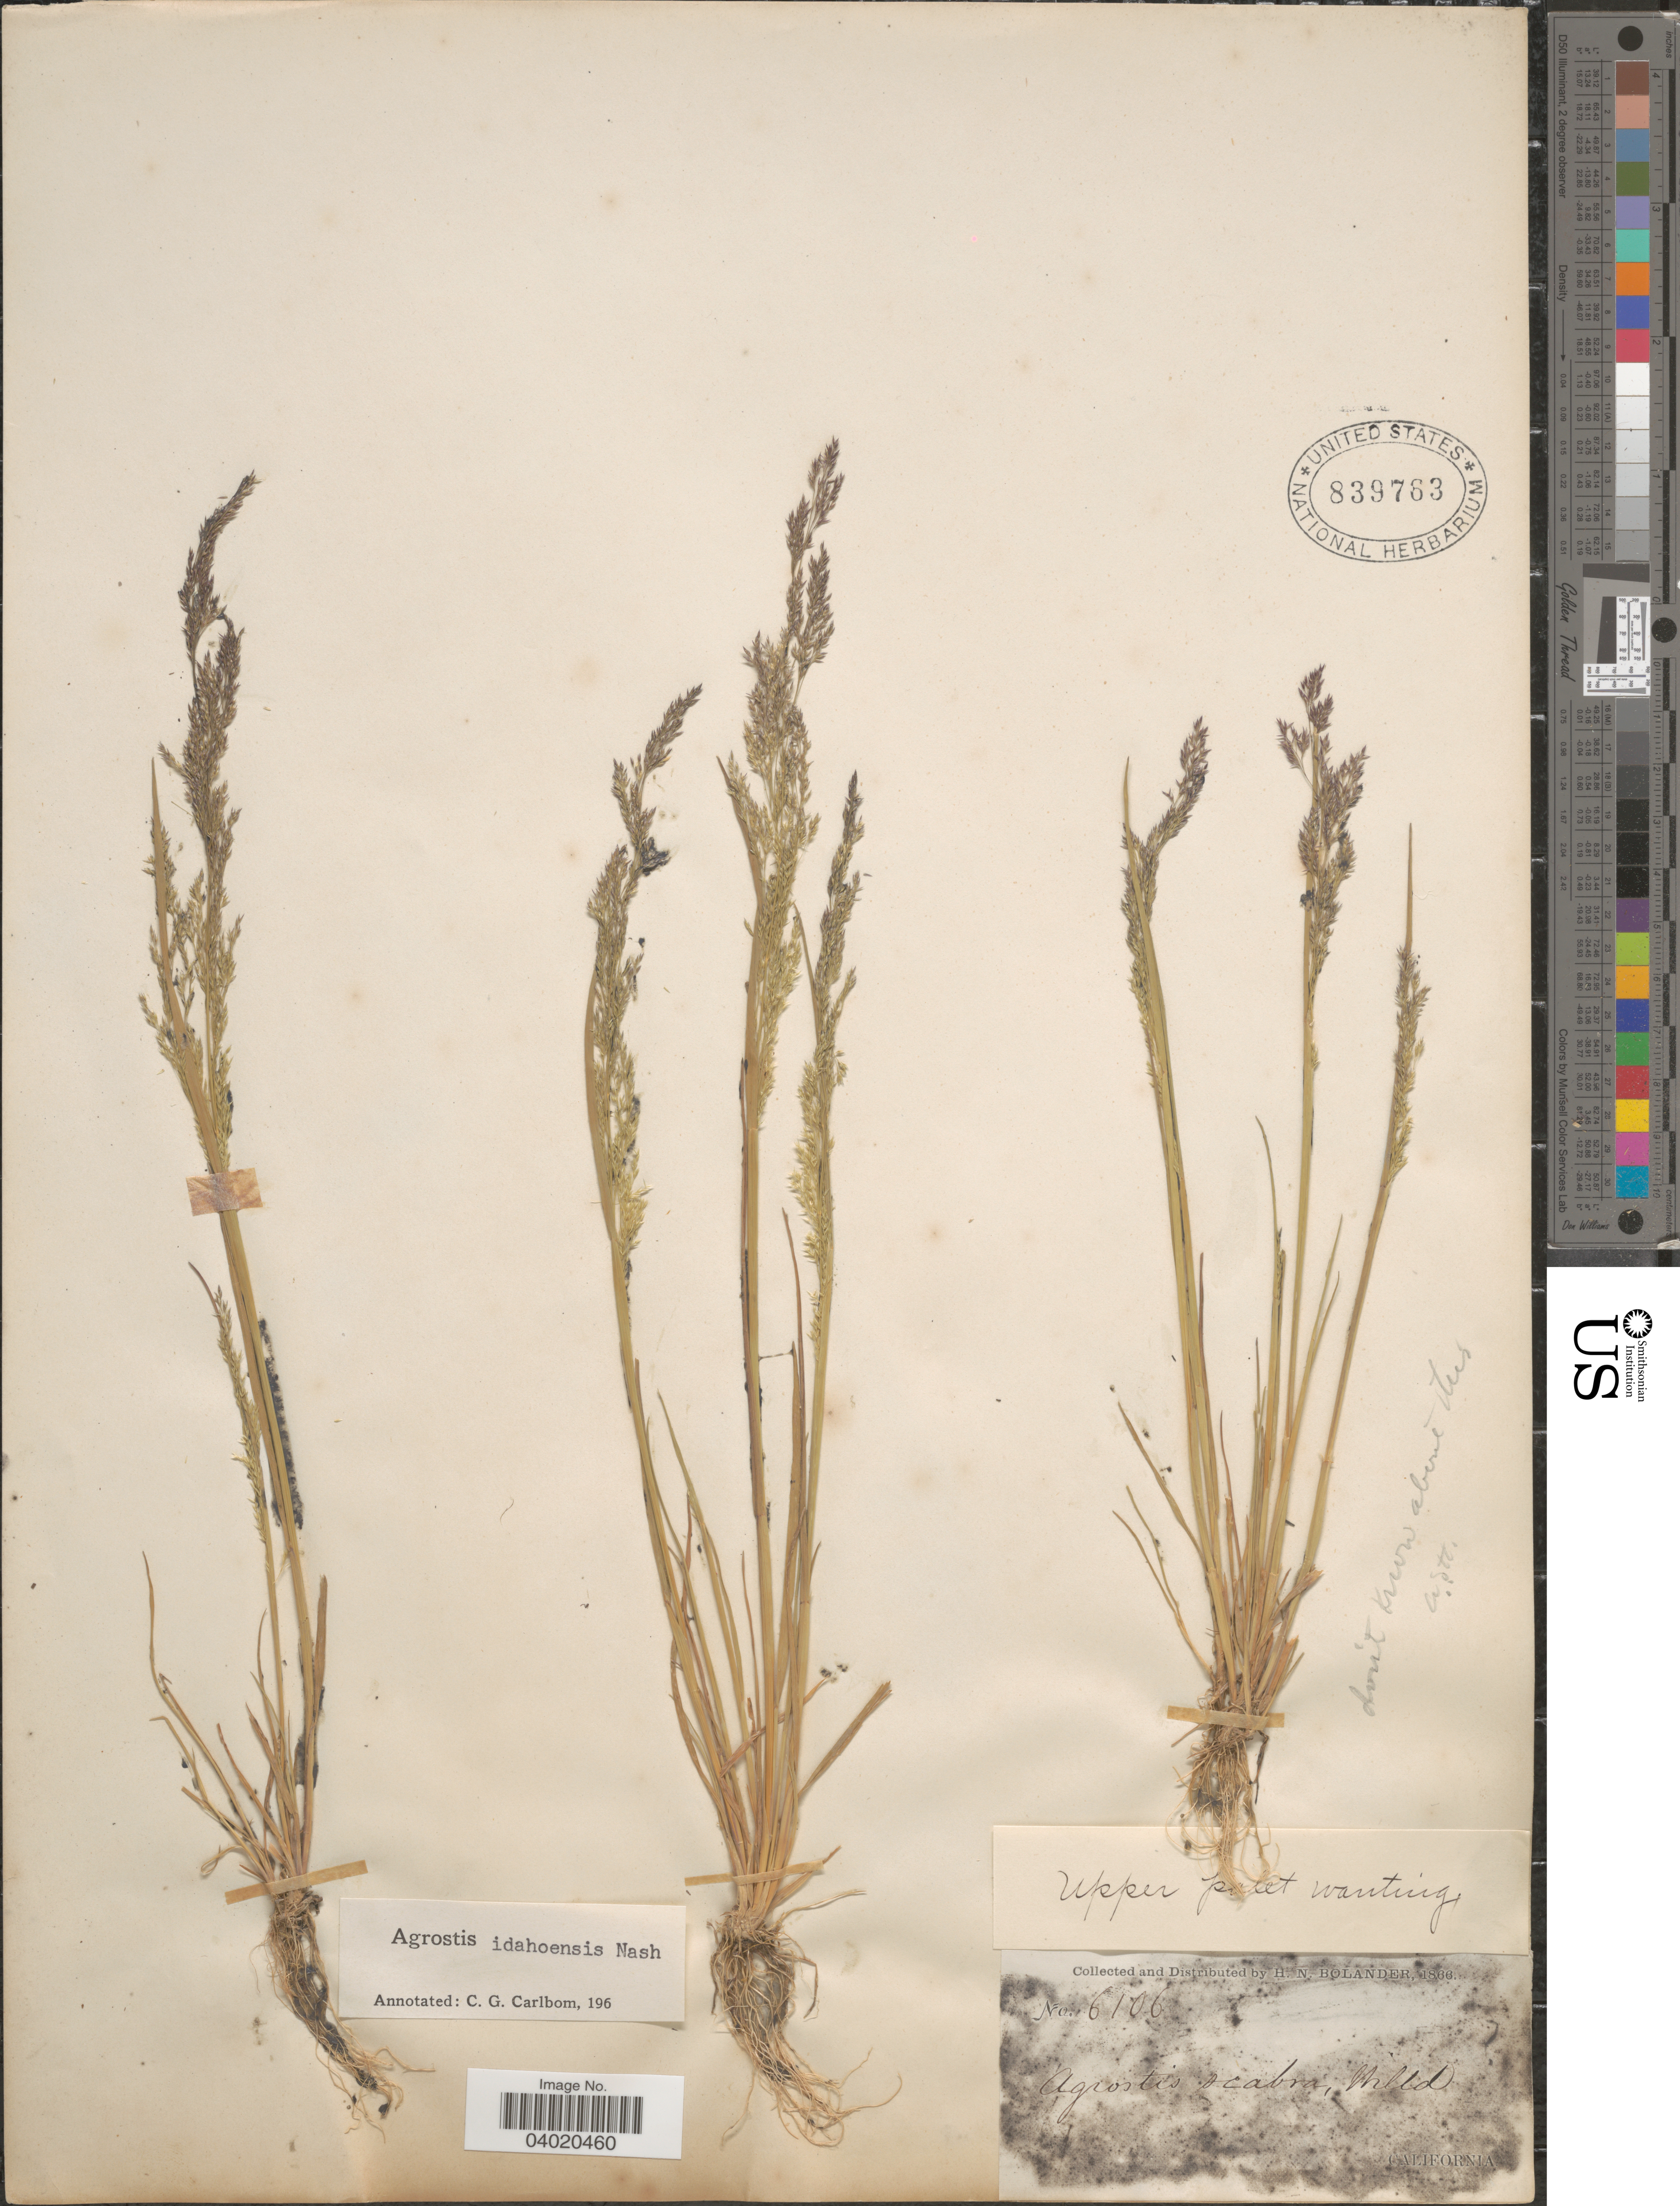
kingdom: Plantae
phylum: Tracheophyta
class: Liliopsida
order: Poales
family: Poaceae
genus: Agrostis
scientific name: Agrostis idahoensis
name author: Nash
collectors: H. Bolander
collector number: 6106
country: United States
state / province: California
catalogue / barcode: US 839763